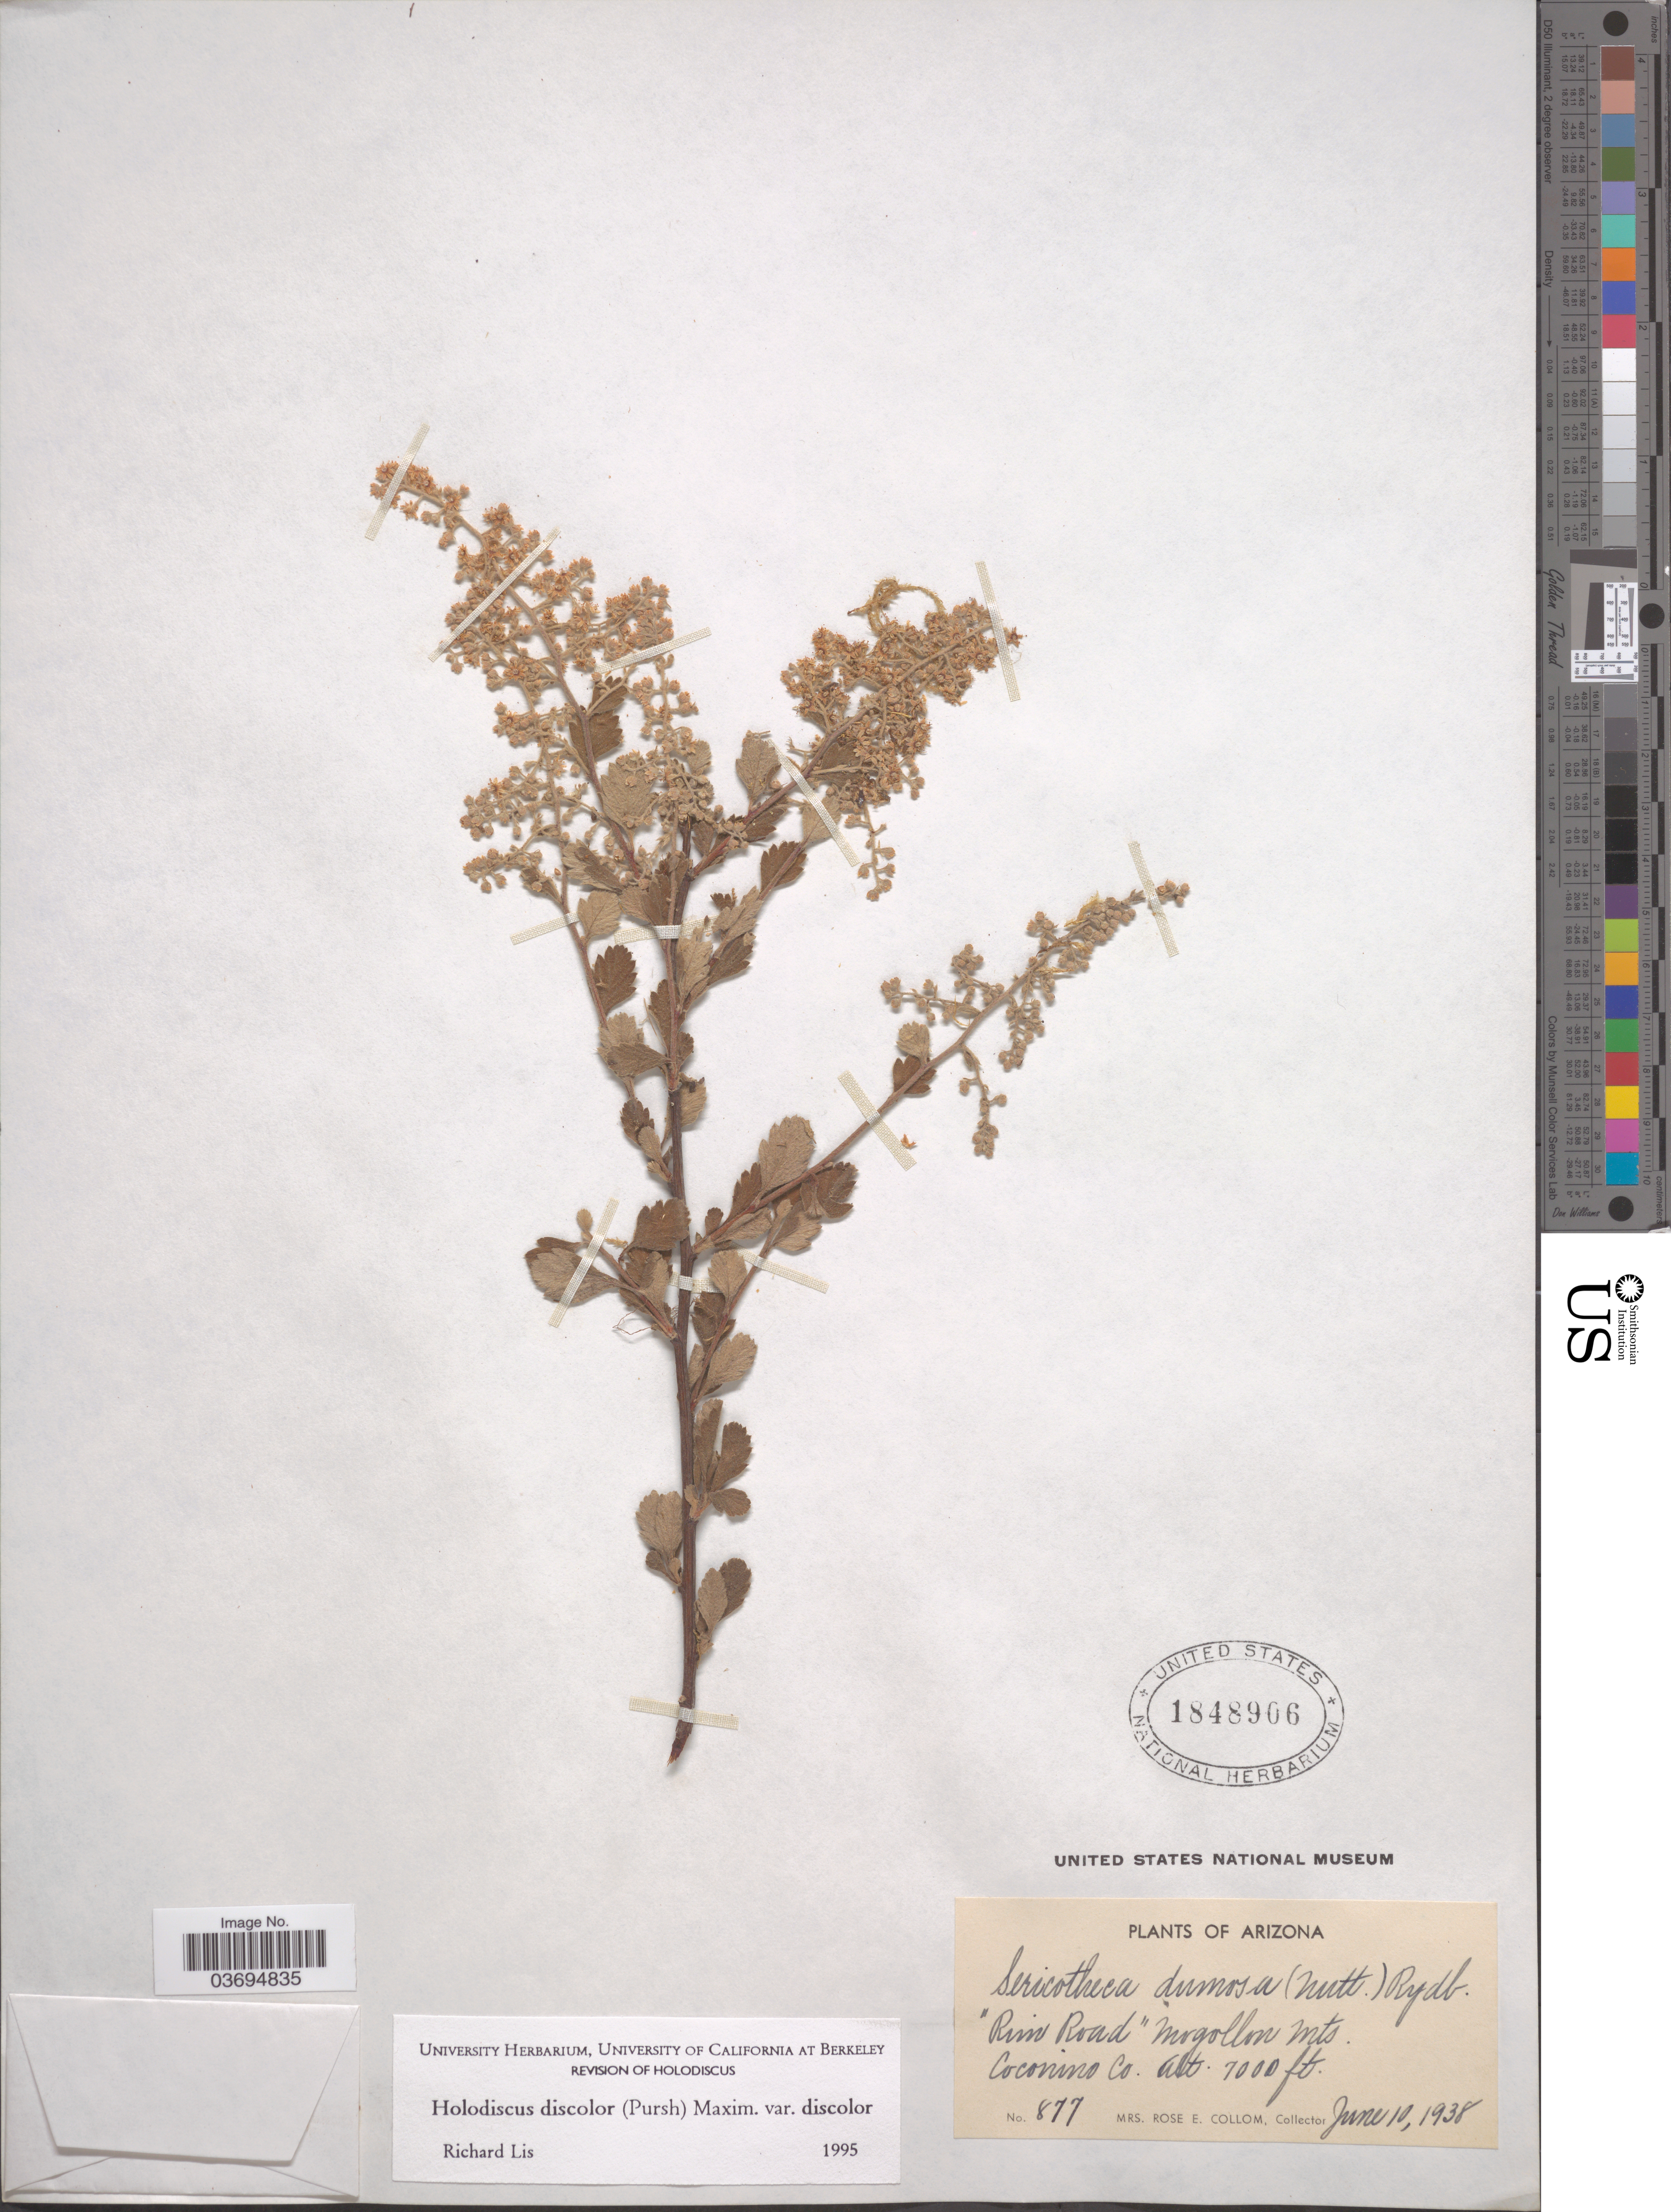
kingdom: Plantae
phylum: Tracheophyta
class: Magnoliopsida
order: Rosales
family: Rosaceae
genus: Holodiscus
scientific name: Holodiscus discolor var. discolor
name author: (Pursh) Maxim.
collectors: R. E. Collom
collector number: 877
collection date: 1938-06-10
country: United States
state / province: Arizona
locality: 'Rim Road' Mogollon Mts. Coconino Co.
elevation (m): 2134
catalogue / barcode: US 1848906